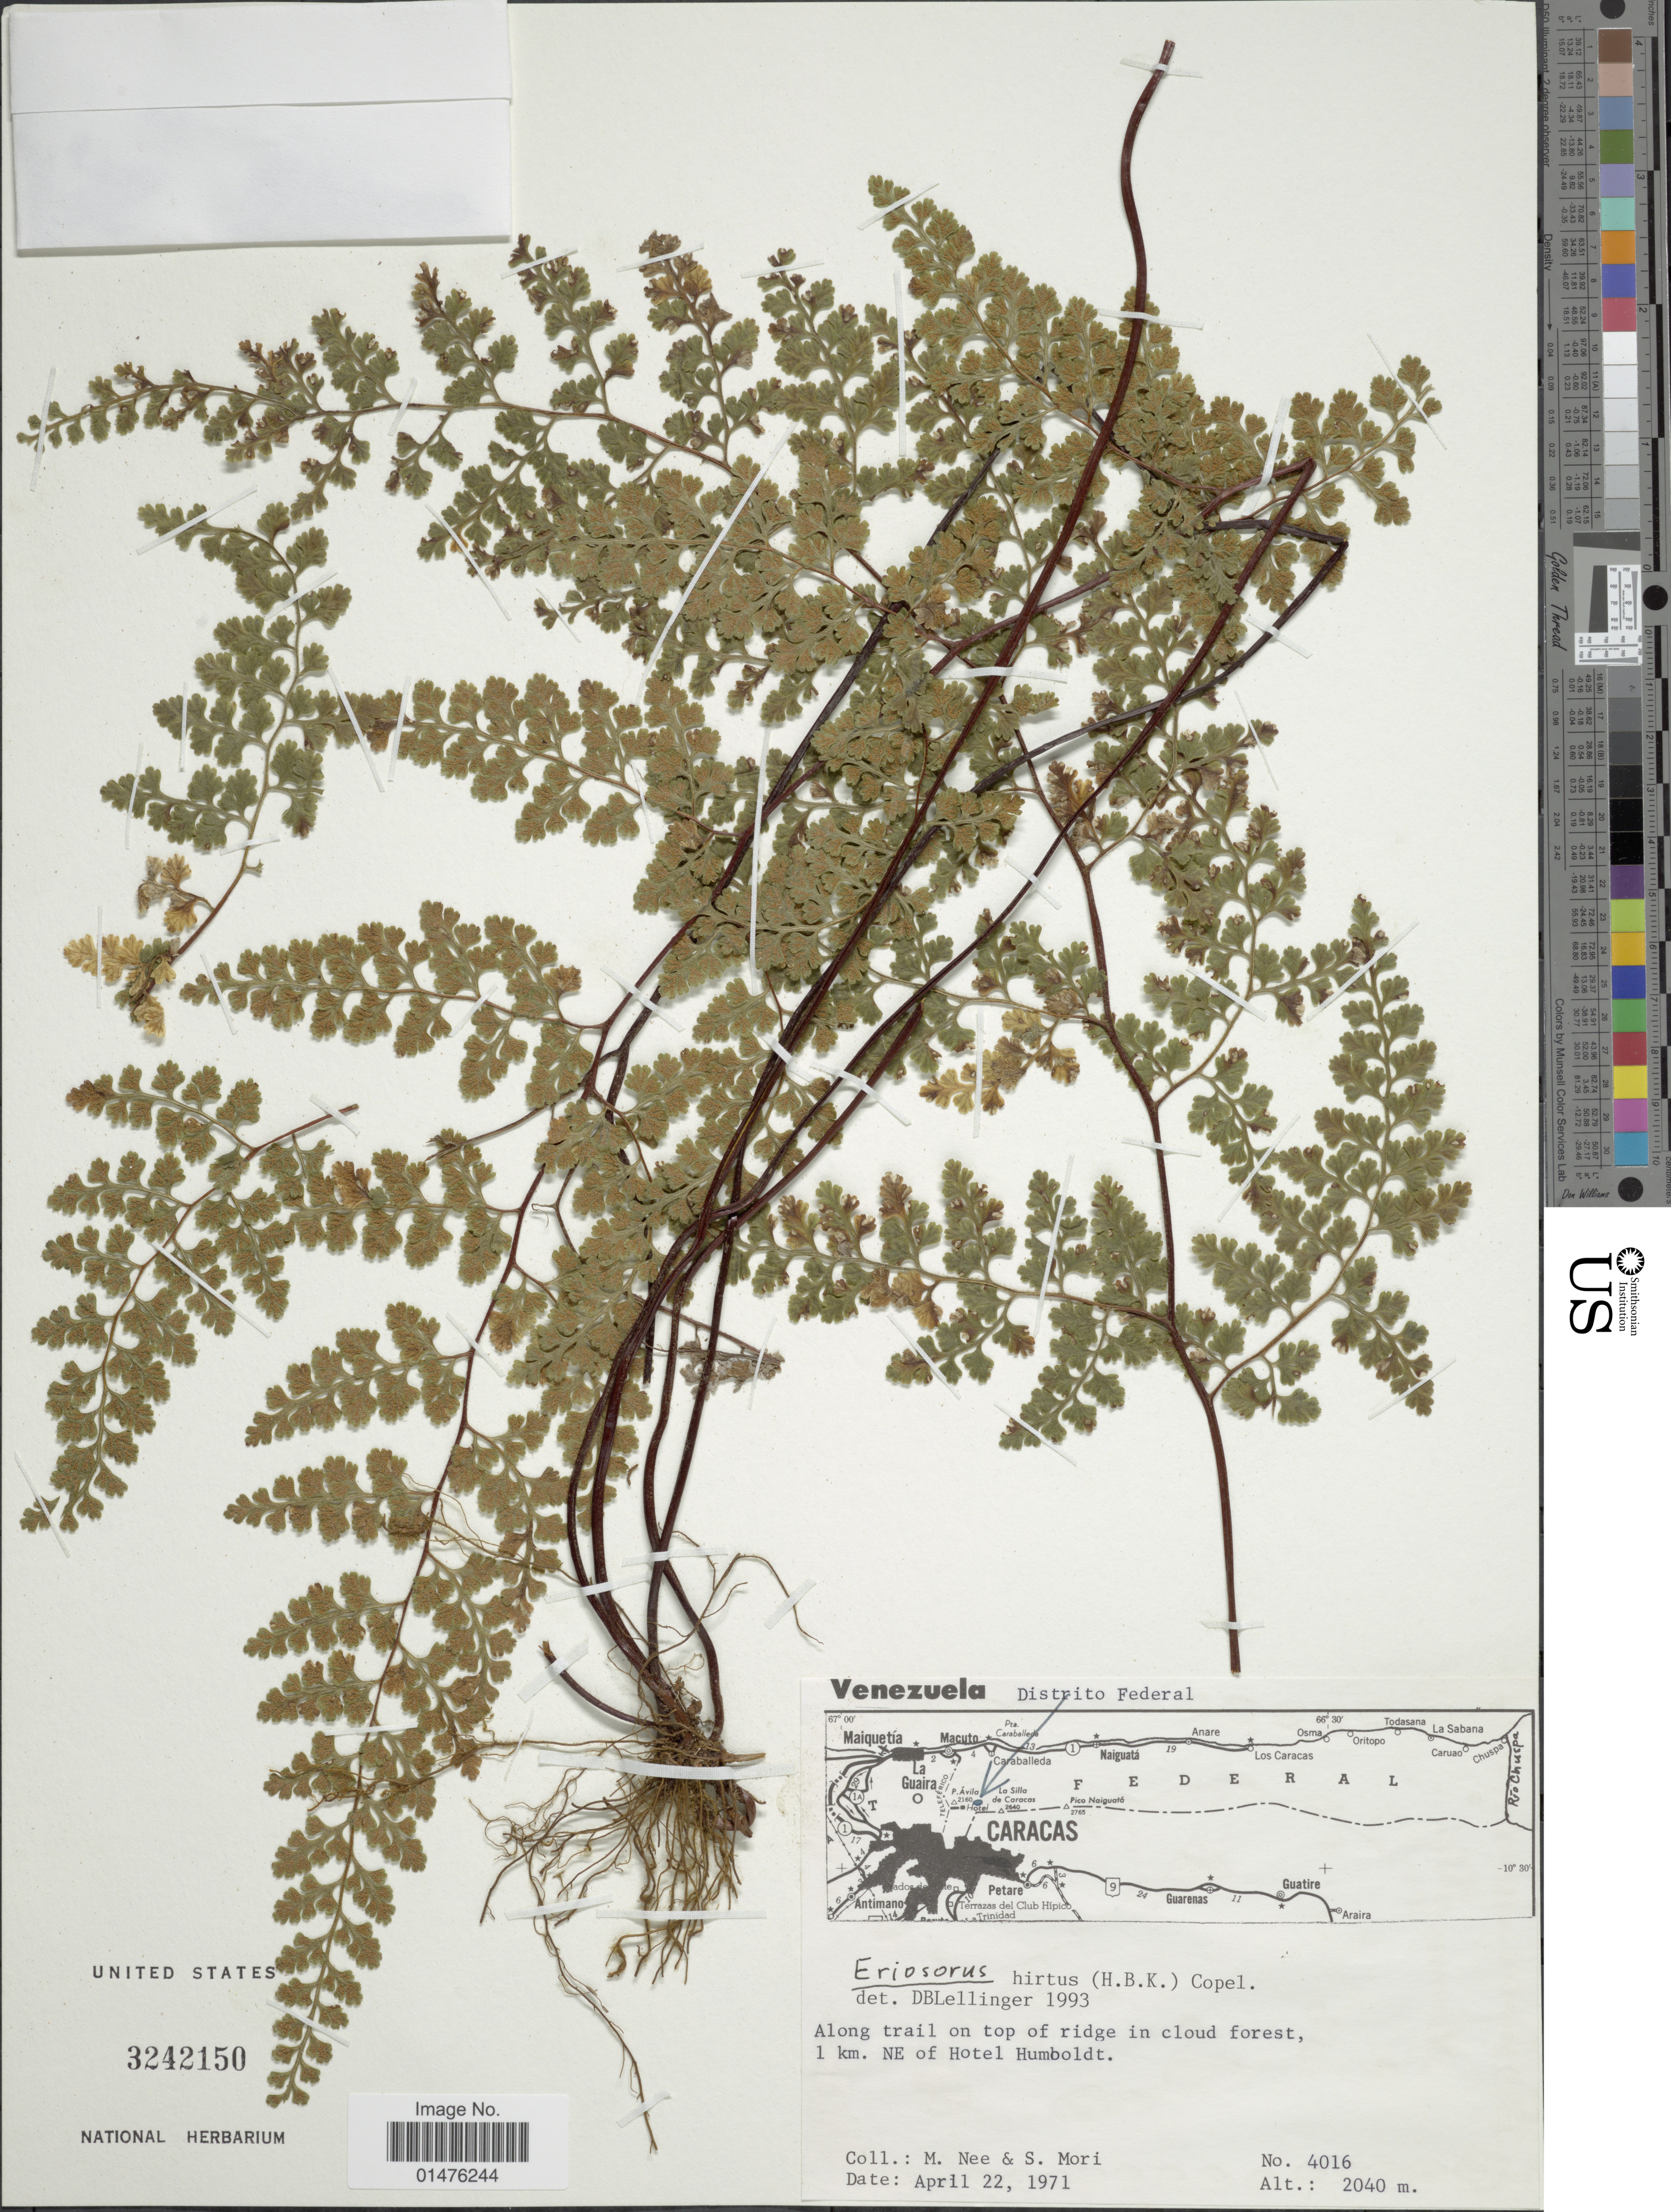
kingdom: Plantae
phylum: Tracheophyta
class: Polypodiopsida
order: Polypodiales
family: Pteridaceae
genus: Jamesonia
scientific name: Jamesonia hirta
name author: (Kunth) Christenh.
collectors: M. Nee & S. Mori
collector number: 4016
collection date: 1971-04-22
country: Venezuela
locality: Distrito, Caracas, Along trail on top of ridge in cloud forest, 1 km NE of Hotel Humboldt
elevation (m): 2040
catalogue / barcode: US 3242150